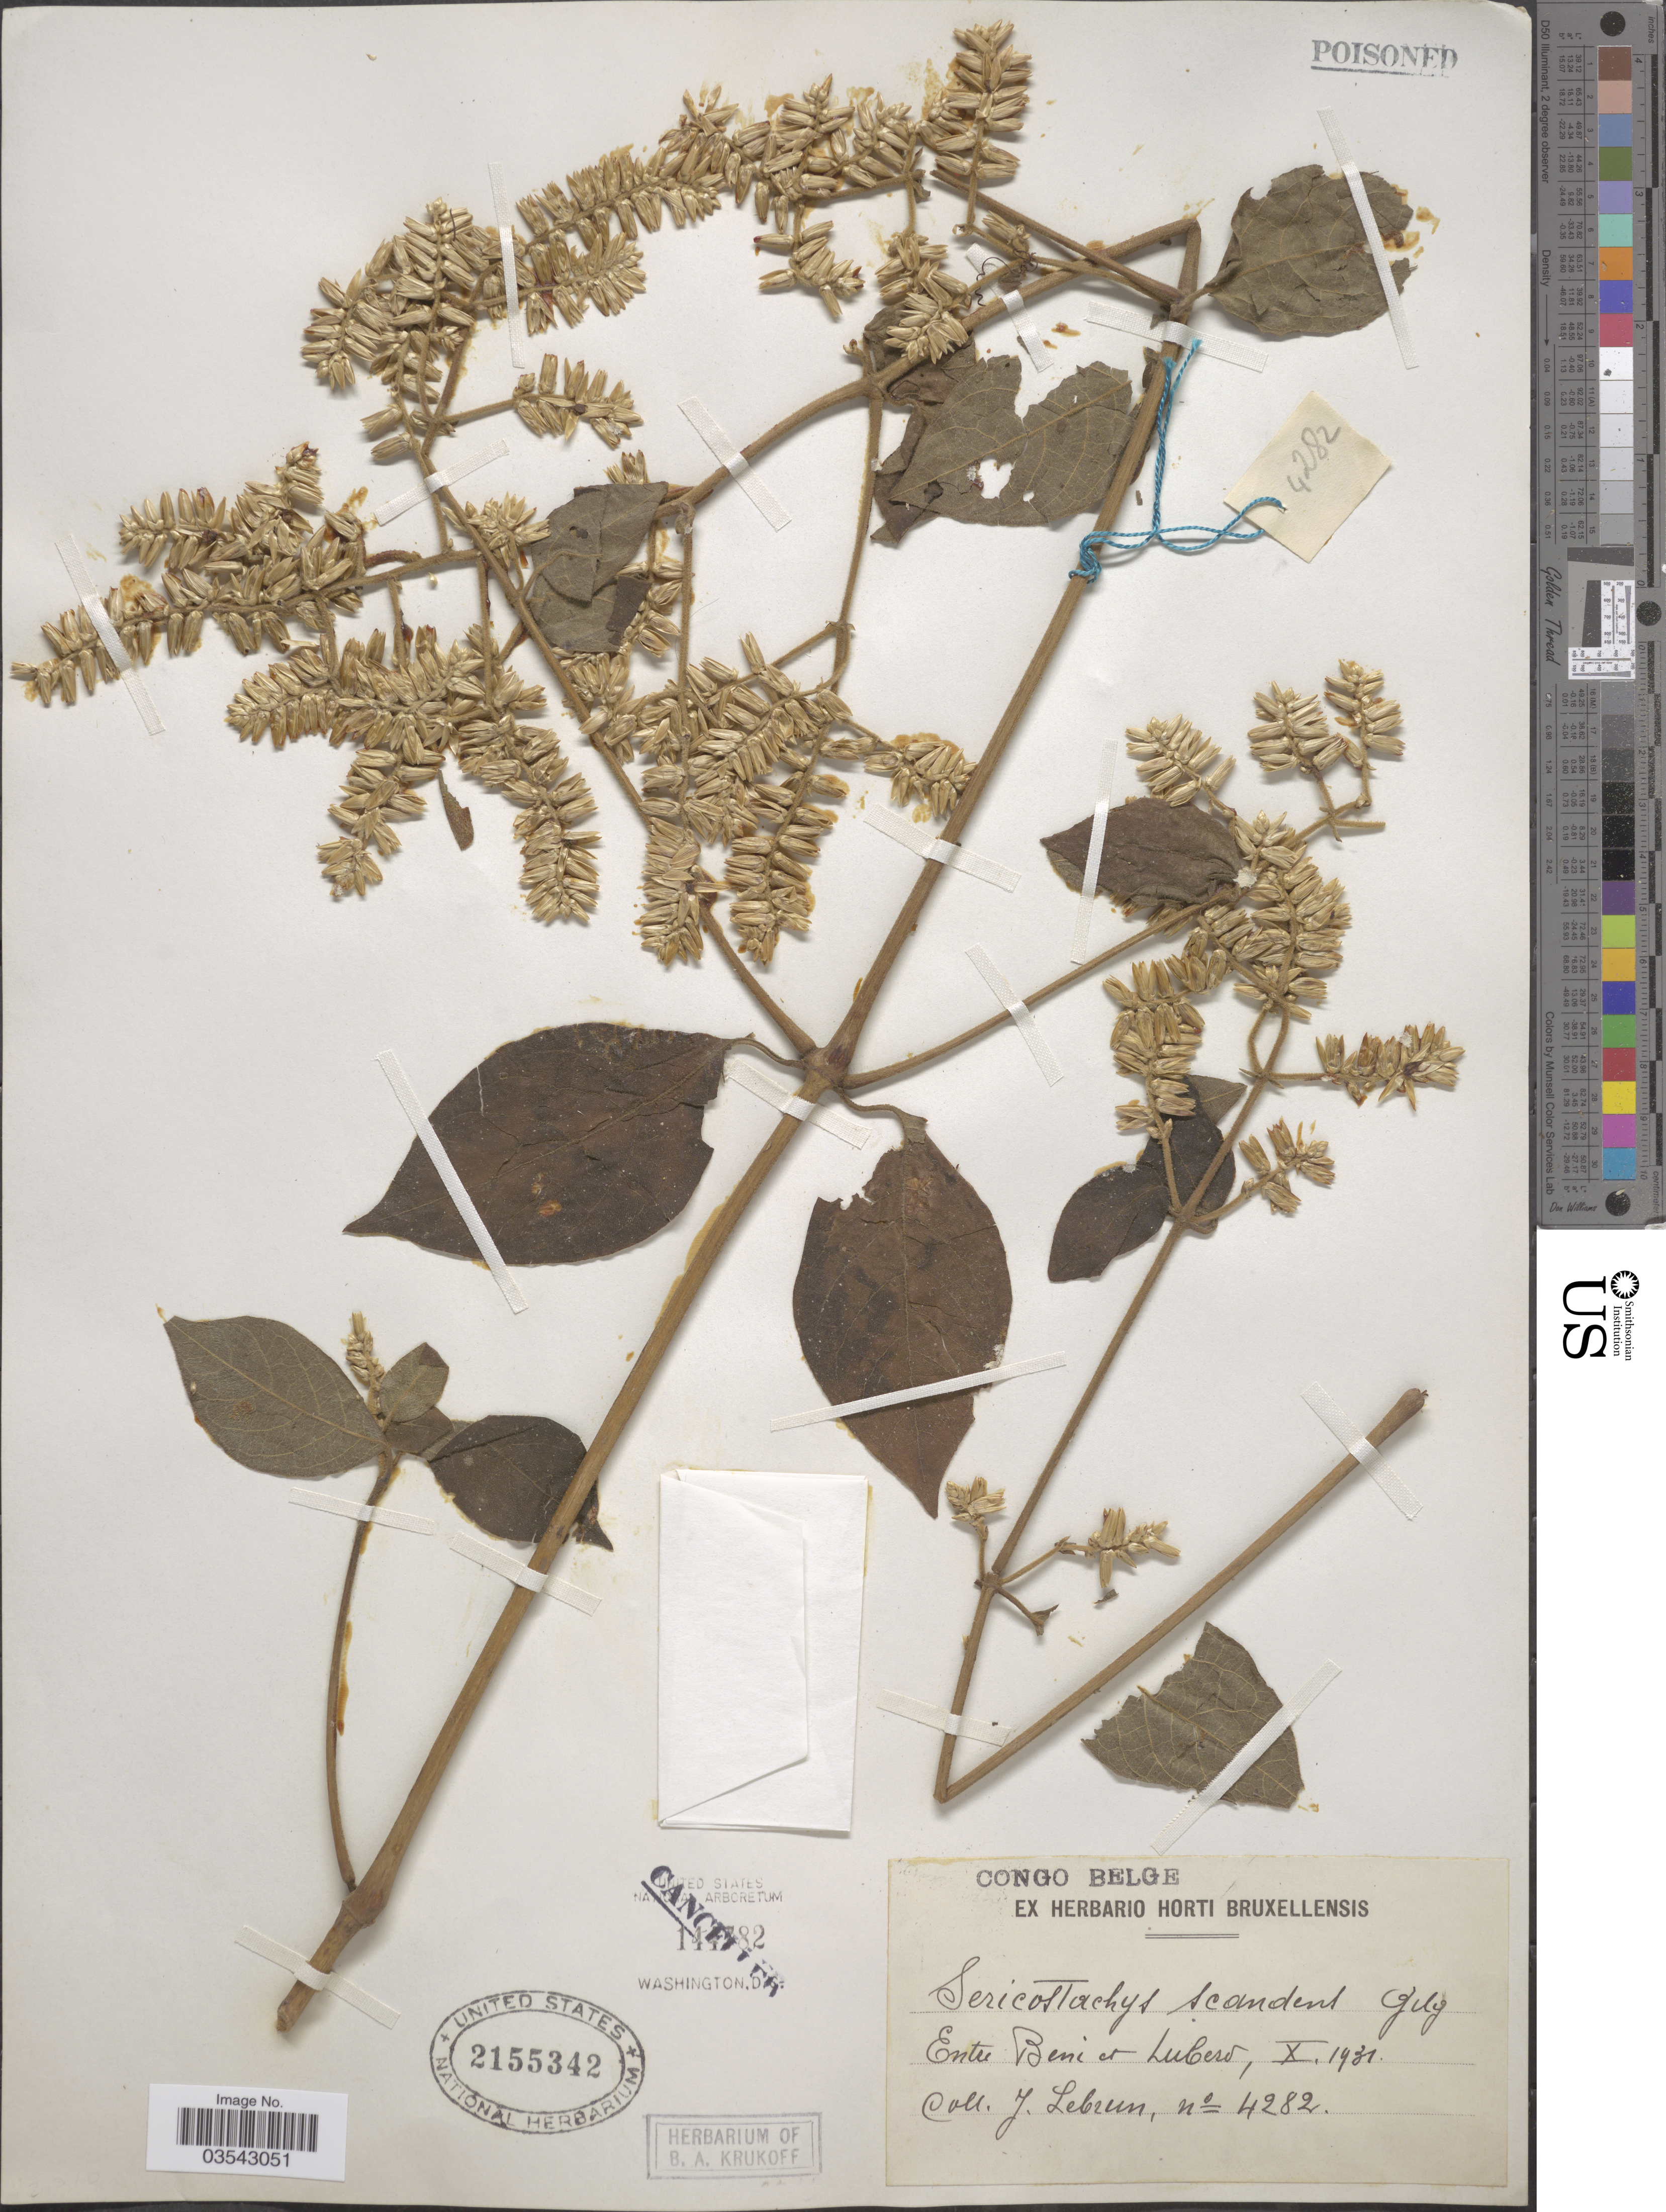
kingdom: Plantae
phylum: Tracheophyta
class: Magnoliopsida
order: Caryophyllales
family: Amaranthaceae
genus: Sericostachys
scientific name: Sericostachys scandens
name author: Gilg & Lopr.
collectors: J. A. Lebrun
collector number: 4282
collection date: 1931-10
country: Congo, Democratic Republic of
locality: Congo Belge. Entre Beni et Lubero.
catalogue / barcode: US 2155342